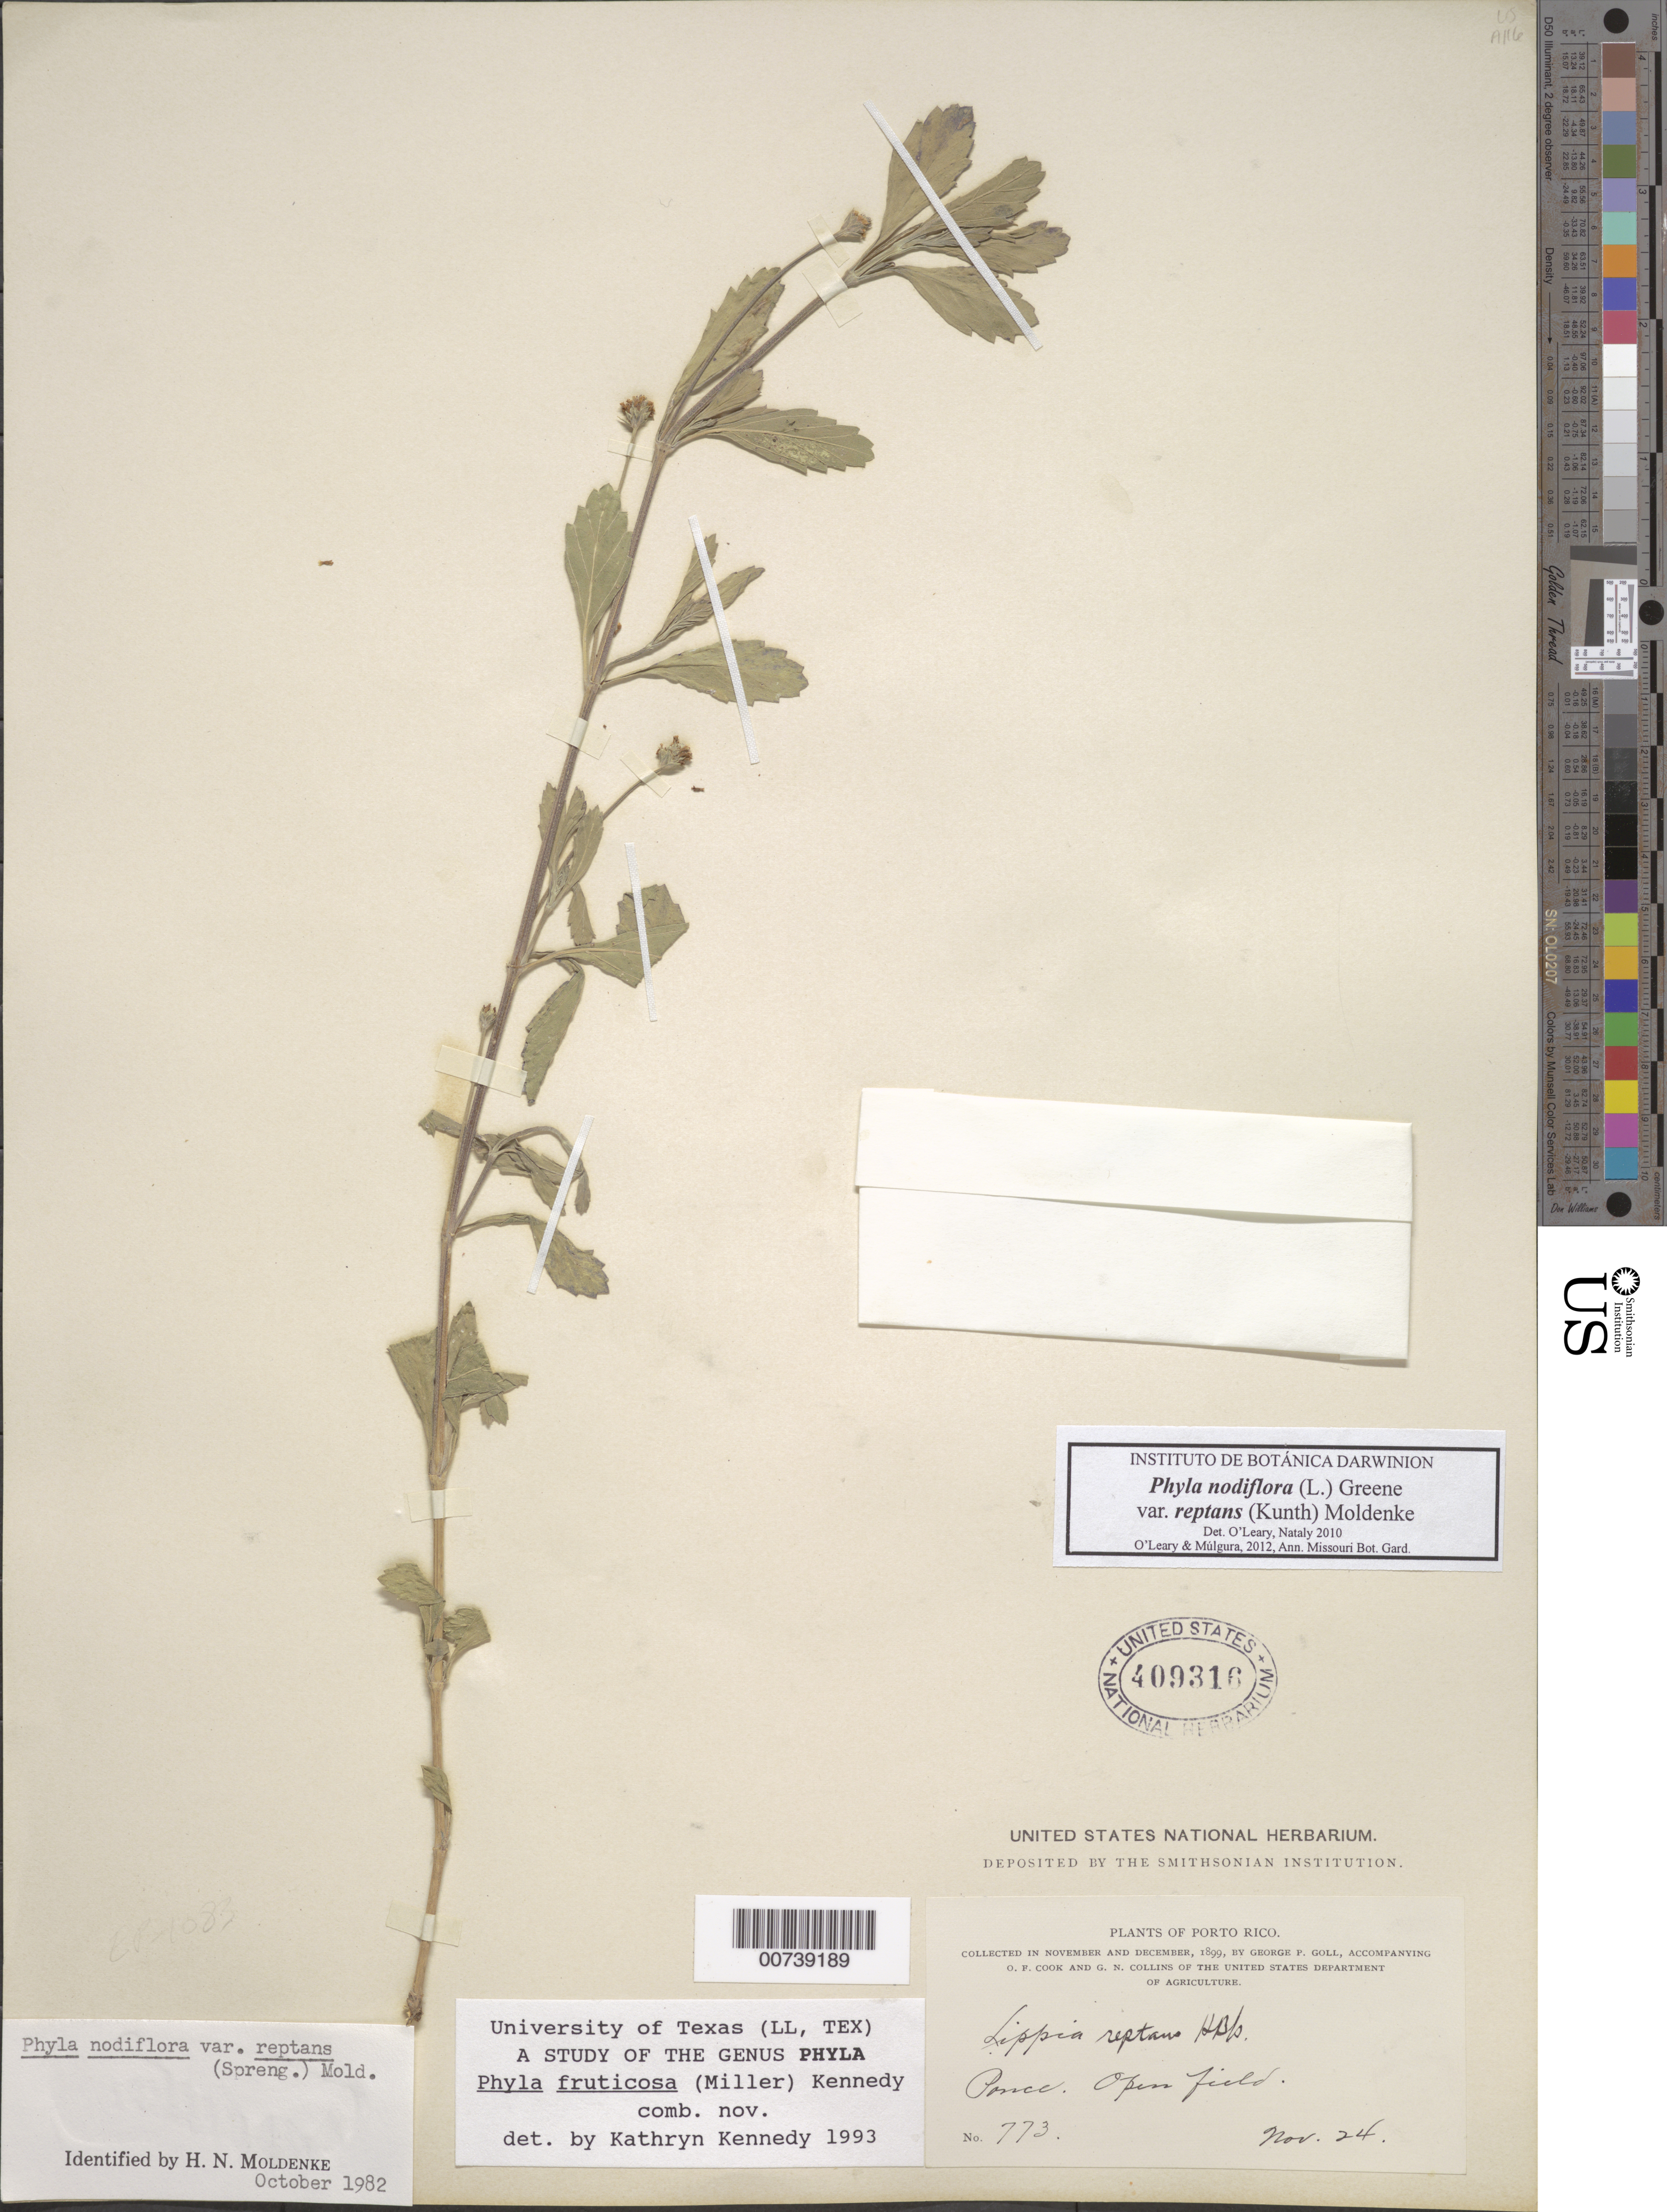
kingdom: Plantae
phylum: Tracheophyta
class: Magnoliopsida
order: Lamiales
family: Verbenaceae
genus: Phyla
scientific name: Phyla nodiflora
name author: (L.) Greene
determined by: Kennedy, K.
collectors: G. Goll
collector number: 773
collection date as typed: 24 Nov 1899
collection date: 1899-11-24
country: Puerto Rico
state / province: Ponce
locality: Ponce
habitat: Open field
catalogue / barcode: US 409316